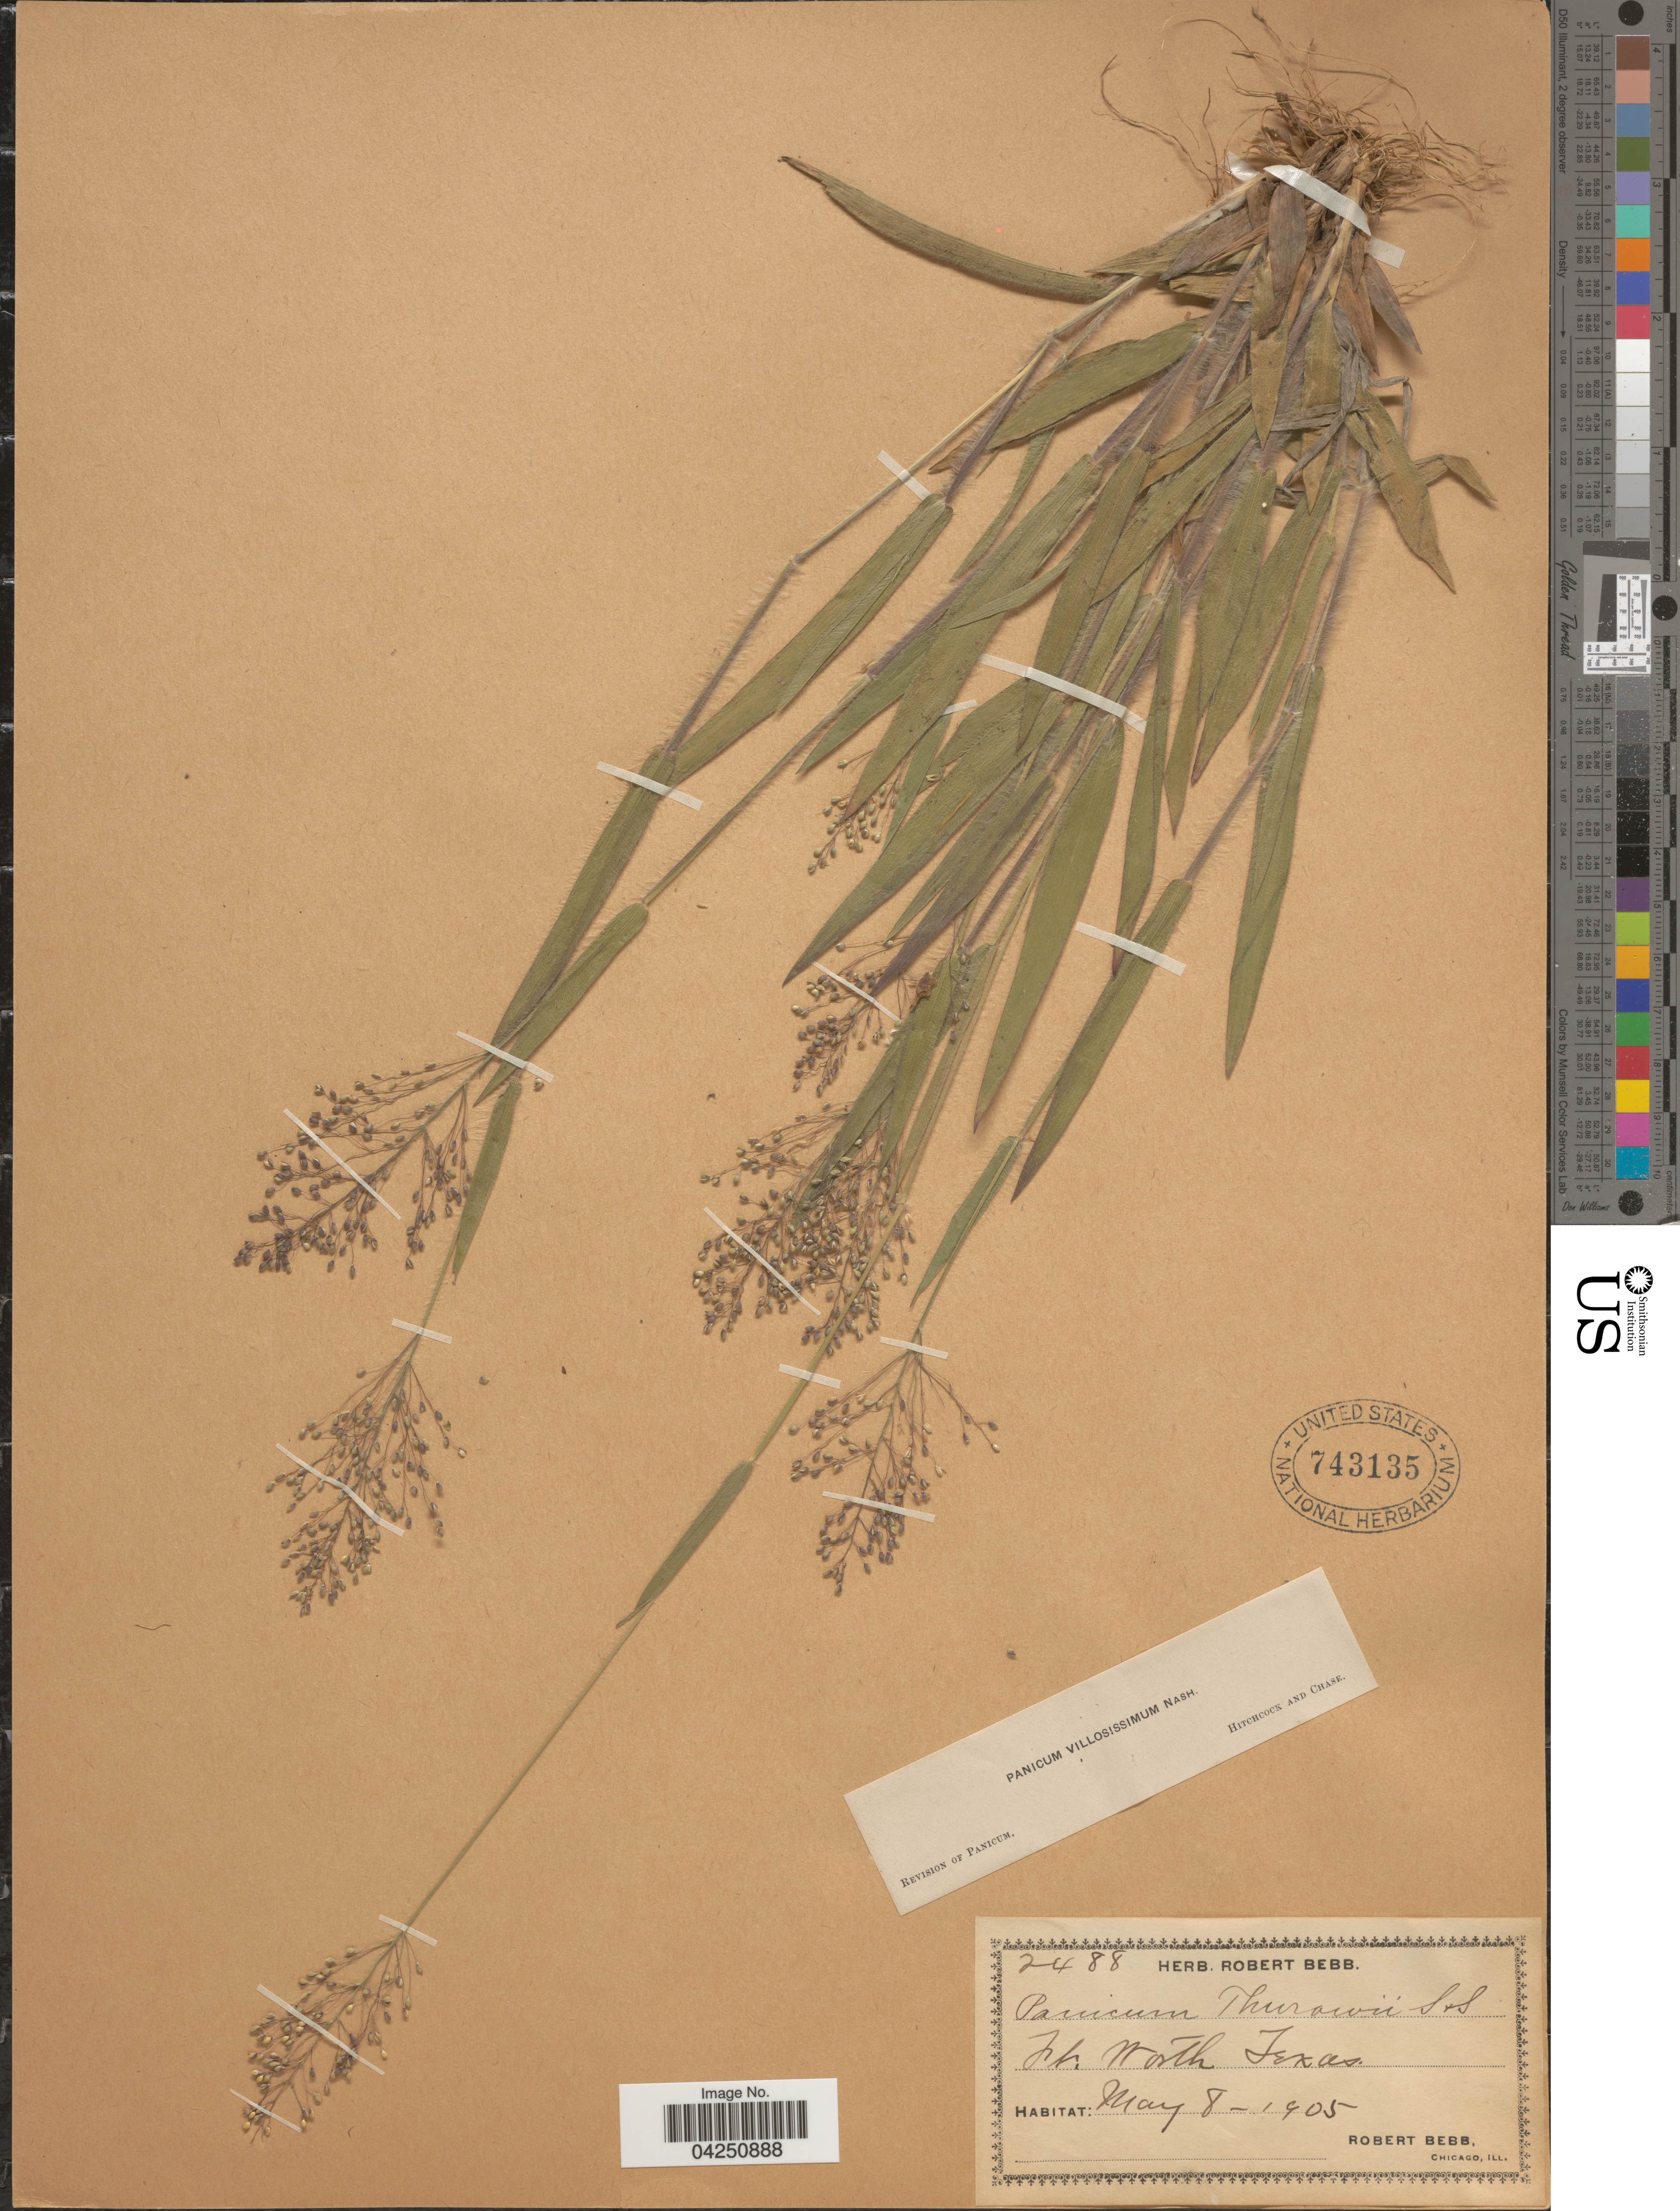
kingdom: Plantae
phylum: Tracheophyta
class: Liliopsida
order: Poales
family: Poaceae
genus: Dichanthelium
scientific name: Dichanthelium acuminatum var. acuminatum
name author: (Sw.) Gould & C.A. Clark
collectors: R. Bebb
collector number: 2488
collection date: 1905-05-08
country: United States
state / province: Texas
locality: Ft. North.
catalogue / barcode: US 743135